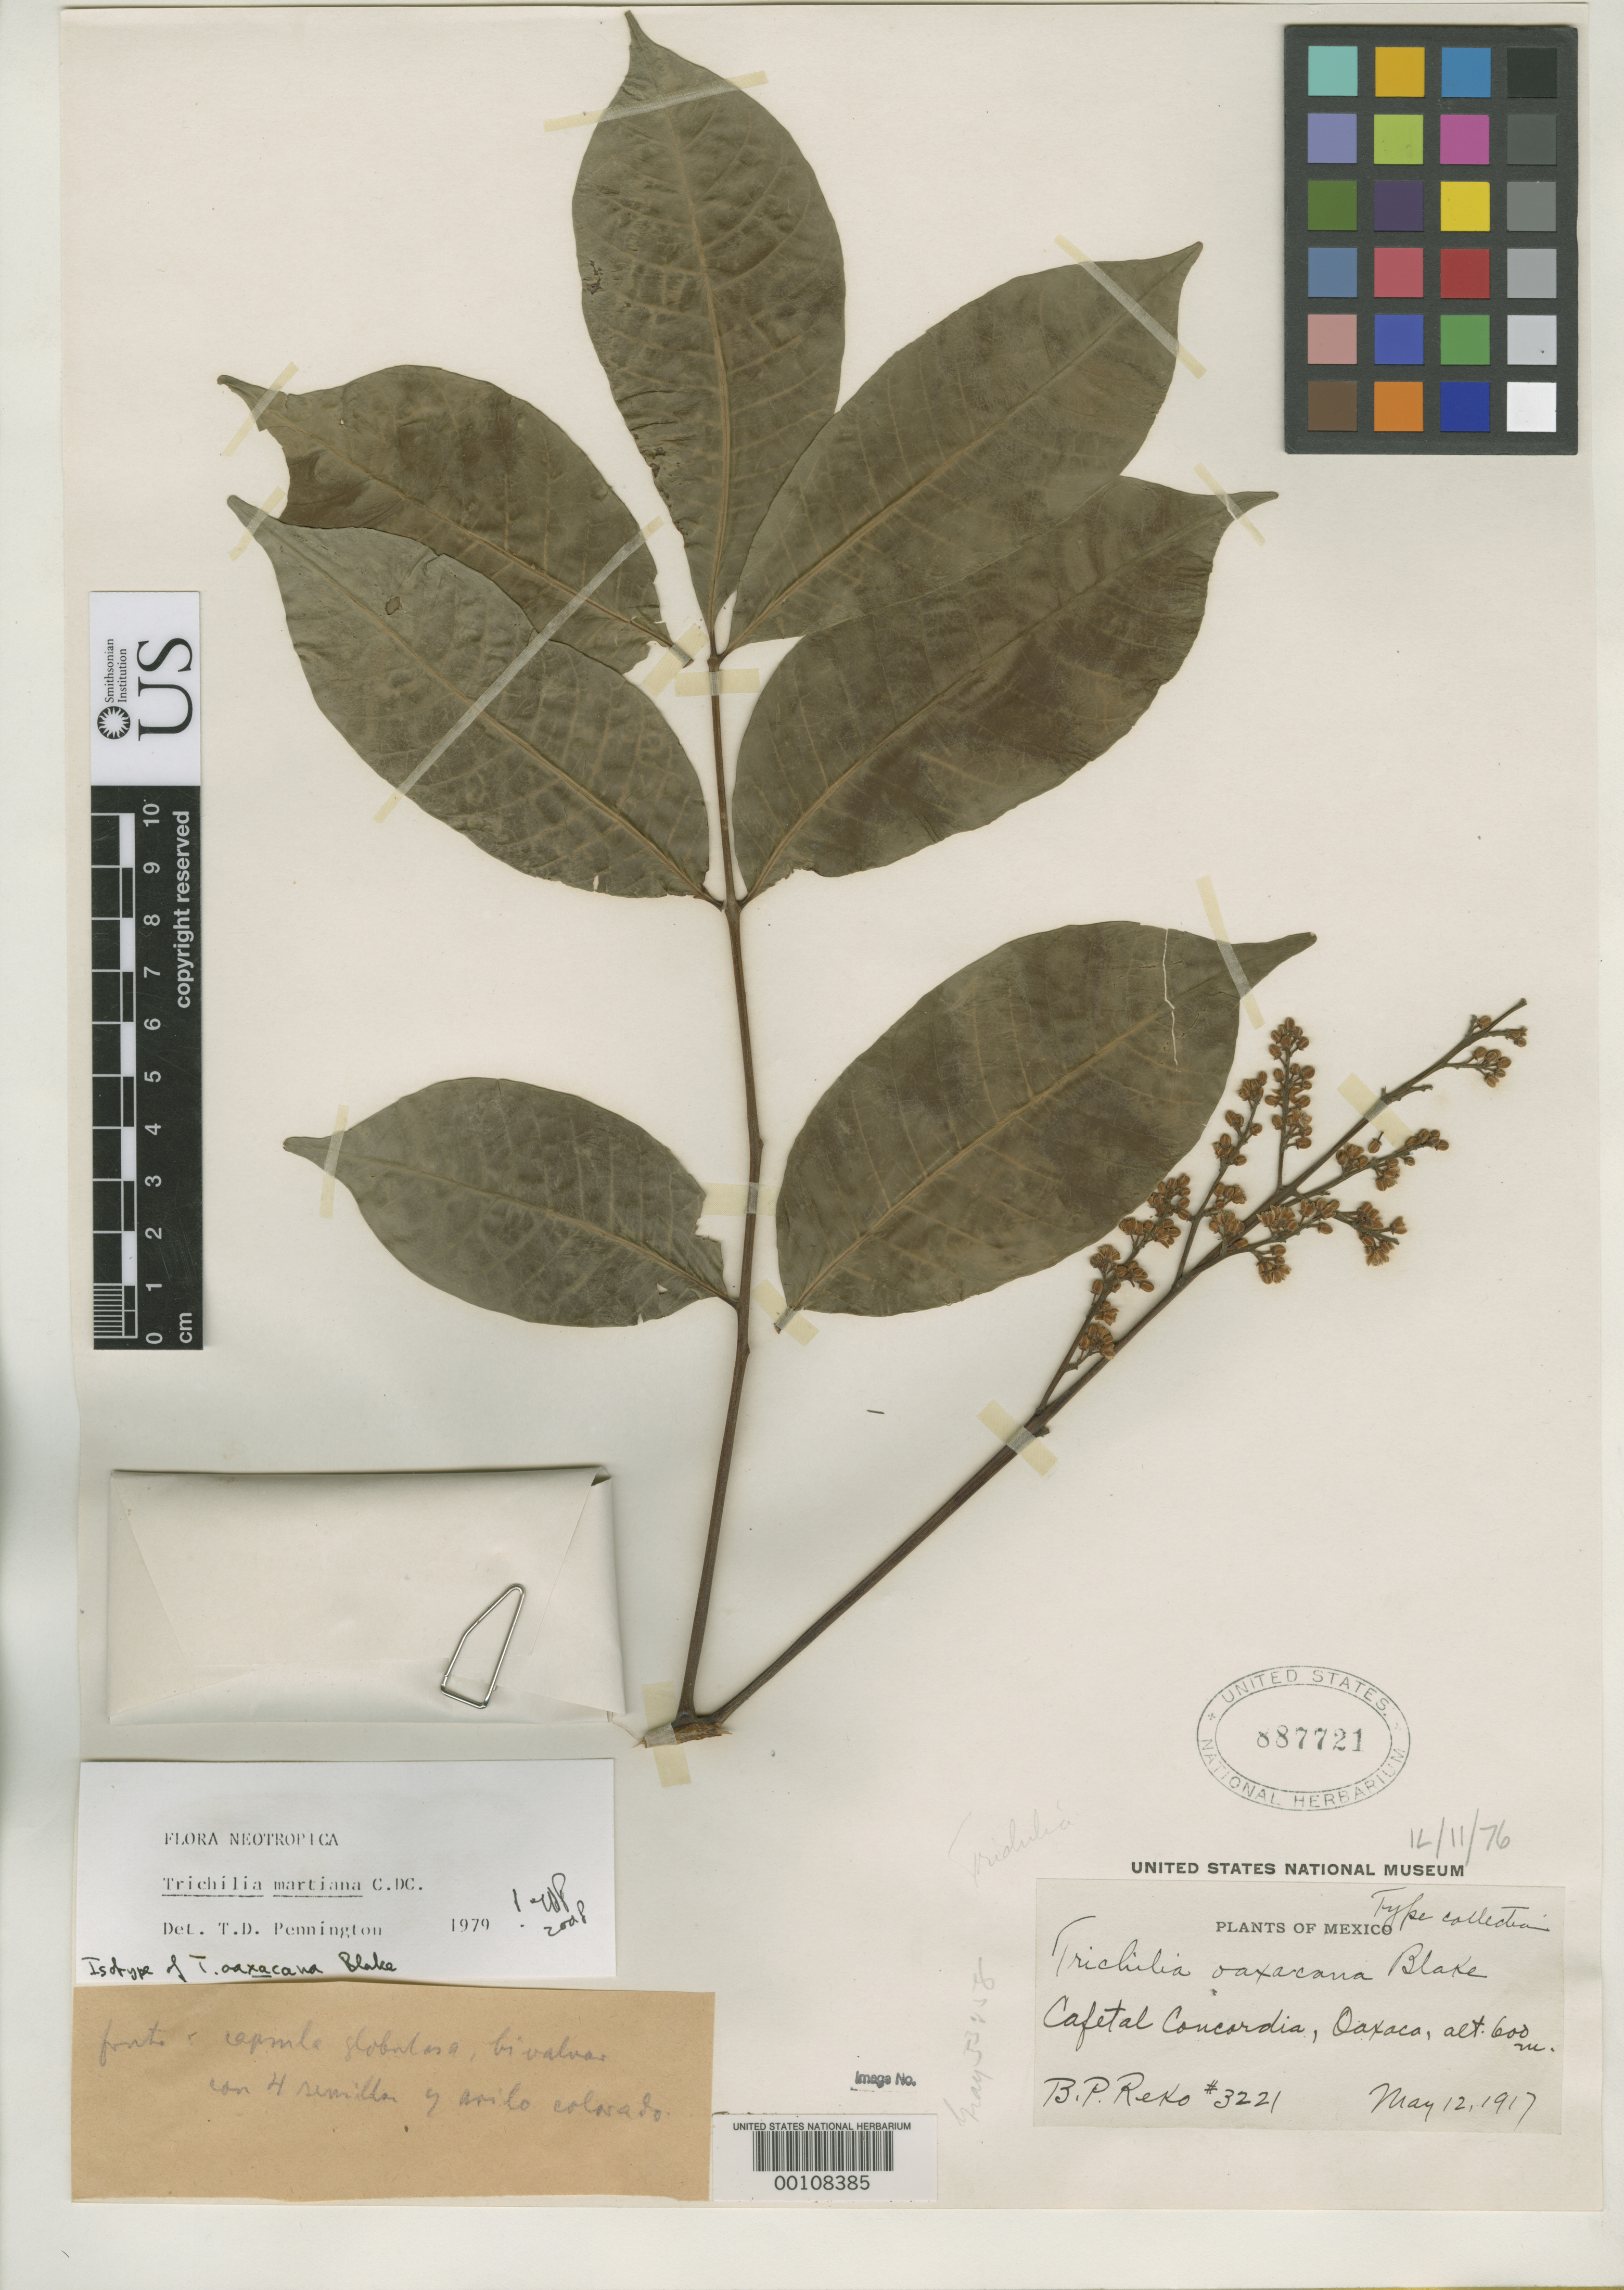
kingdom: Plantae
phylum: Tracheophyta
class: Magnoliopsida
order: Sapindales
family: Meliaceae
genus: Trichilia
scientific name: Trichilia oaxacana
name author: S.F. Blake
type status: Isotype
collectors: B. P. Reko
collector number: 3221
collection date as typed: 12 May 1917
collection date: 1917-05-12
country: Mexico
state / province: Oaxaca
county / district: Pochutla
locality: Cafetal Concordia.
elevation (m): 600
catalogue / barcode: US 887721